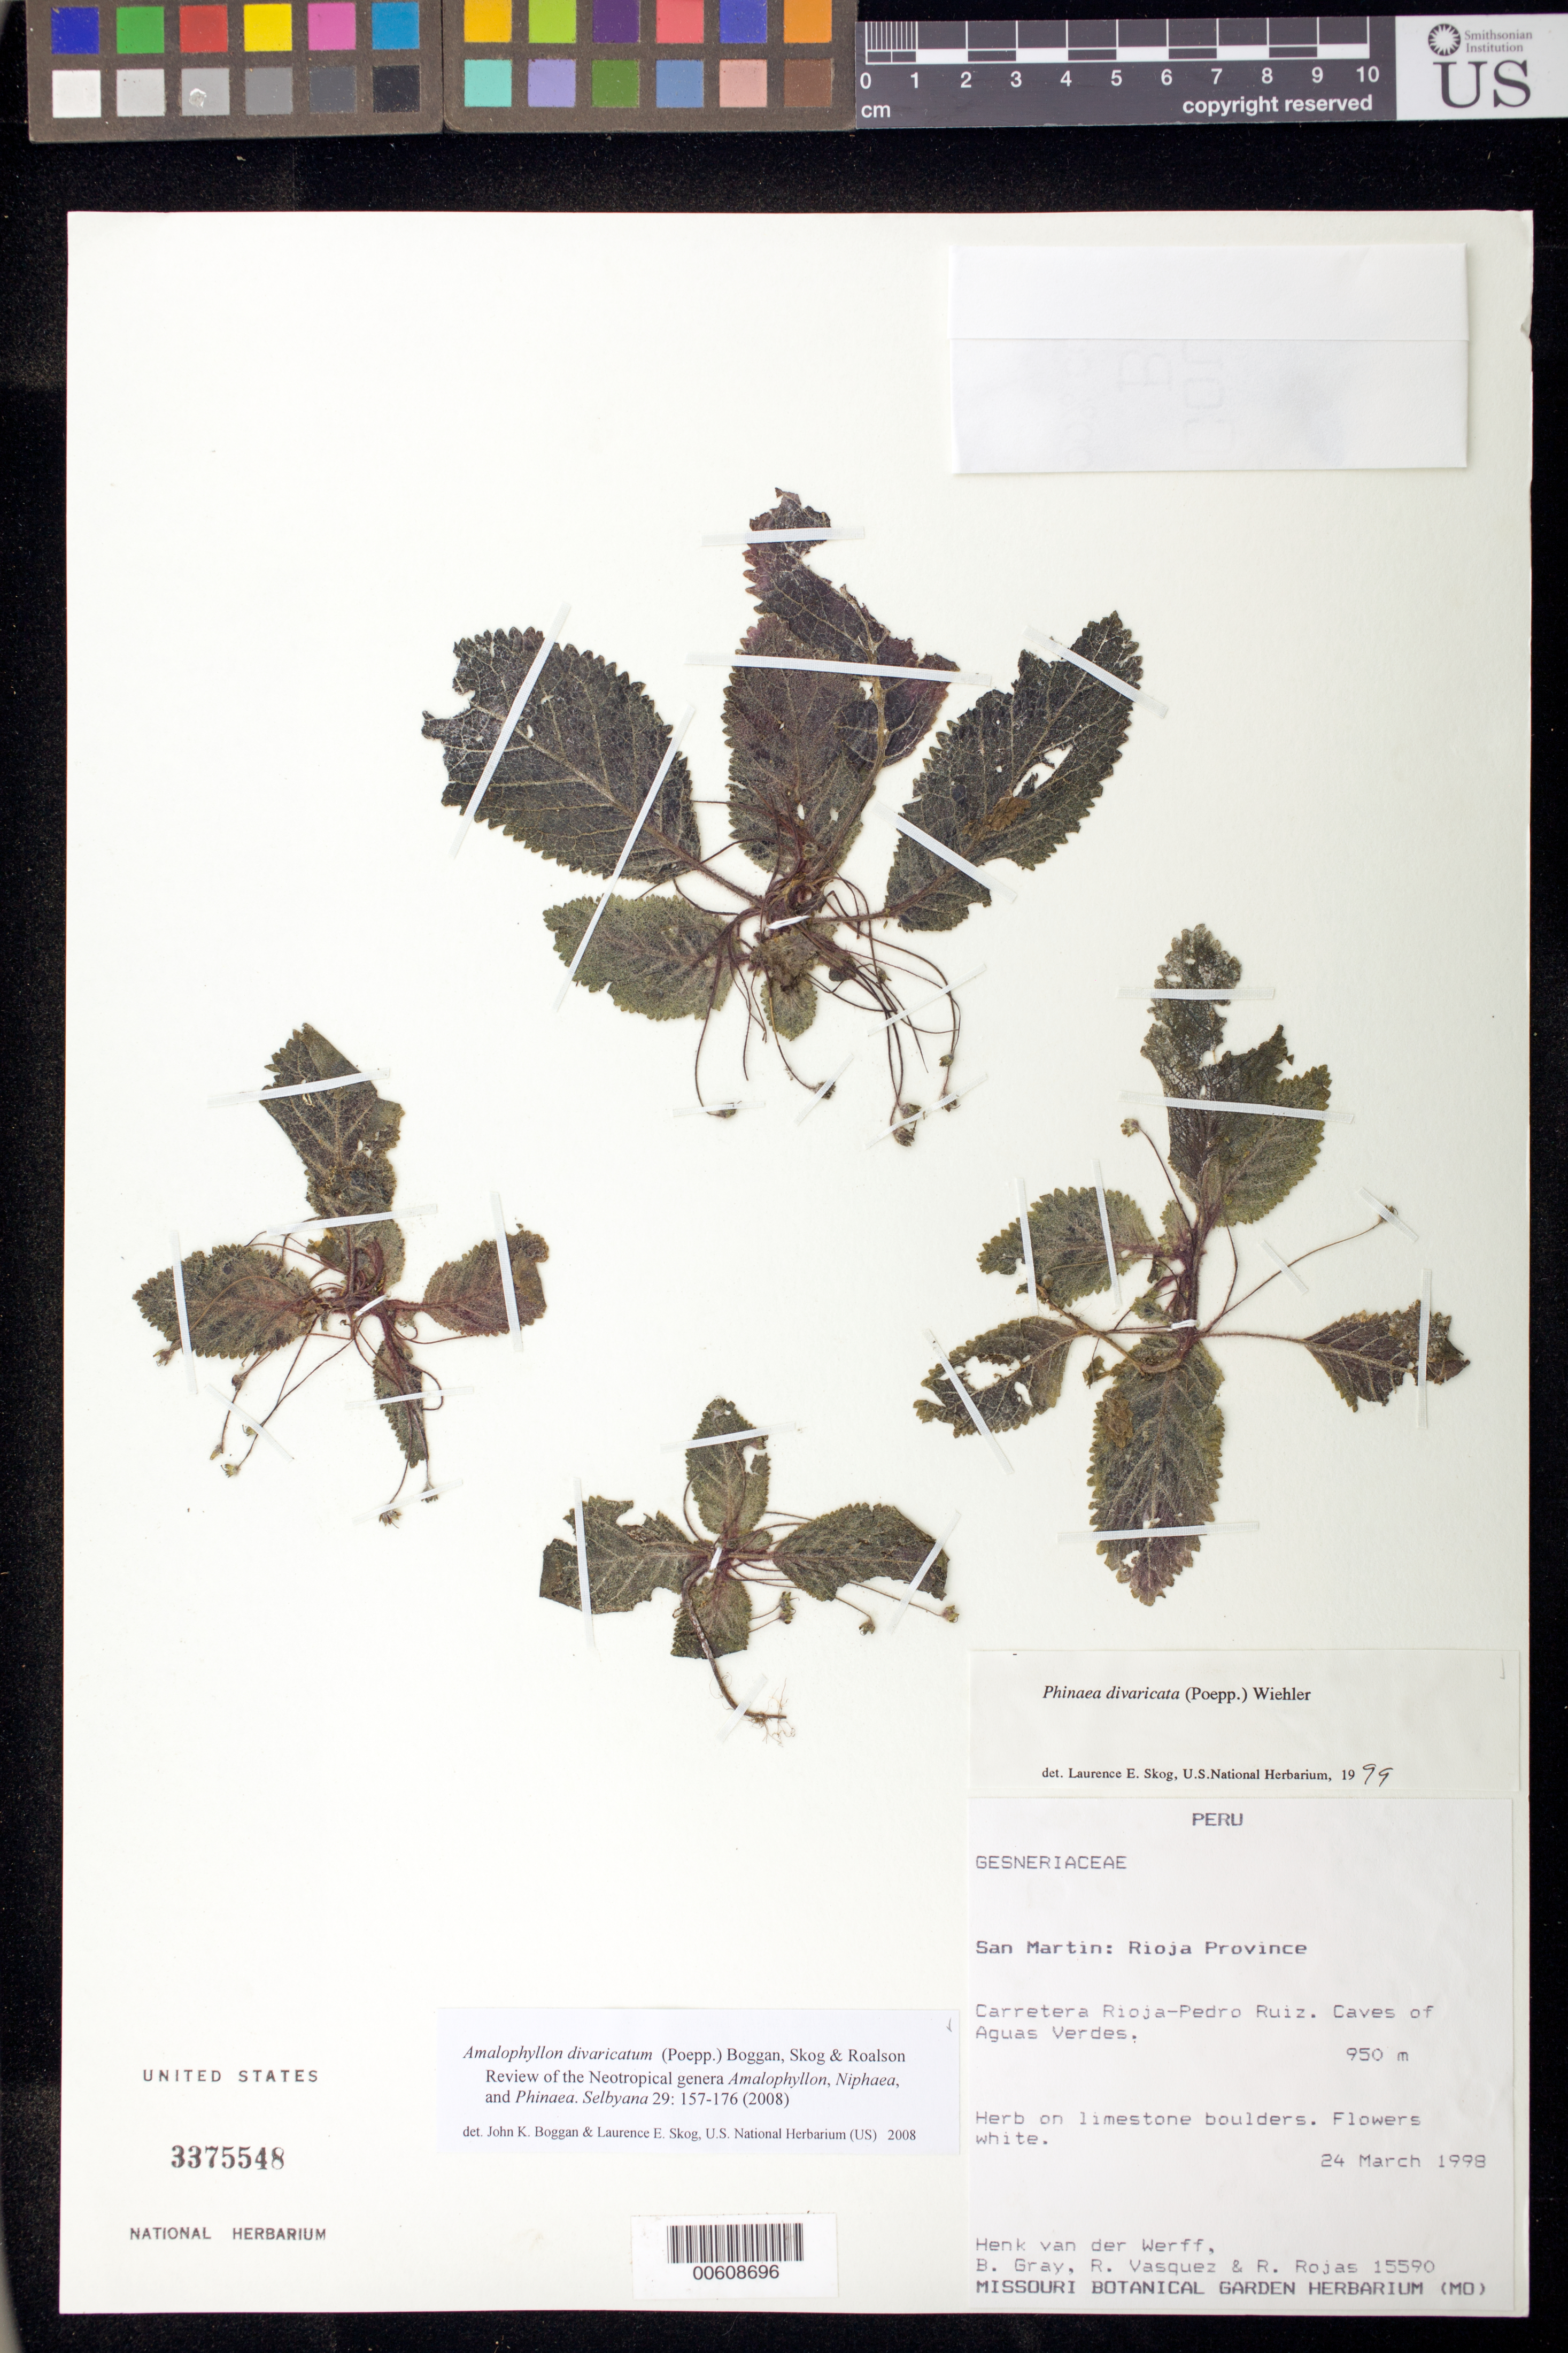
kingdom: Plantae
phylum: Tracheophyta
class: Magnoliopsida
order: Lamiales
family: Gesneriaceae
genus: Amalophyllon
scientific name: Amalophyllon divaricatum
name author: (Poepp.) Boggan et al.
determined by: Boggan, J. K.; Skog, L. E.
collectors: H. van der Werff, B. Gray, R. Vásquez & R. Rojas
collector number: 15590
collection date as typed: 24 Mar 1998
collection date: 1998-03-24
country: Peru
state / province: San Martín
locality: Prov. Rioja; Carretera Rioja-Pedro Ruiz, caves of Aguas Verdes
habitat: Caves… on limestone boulders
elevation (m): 950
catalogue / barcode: US 3375548